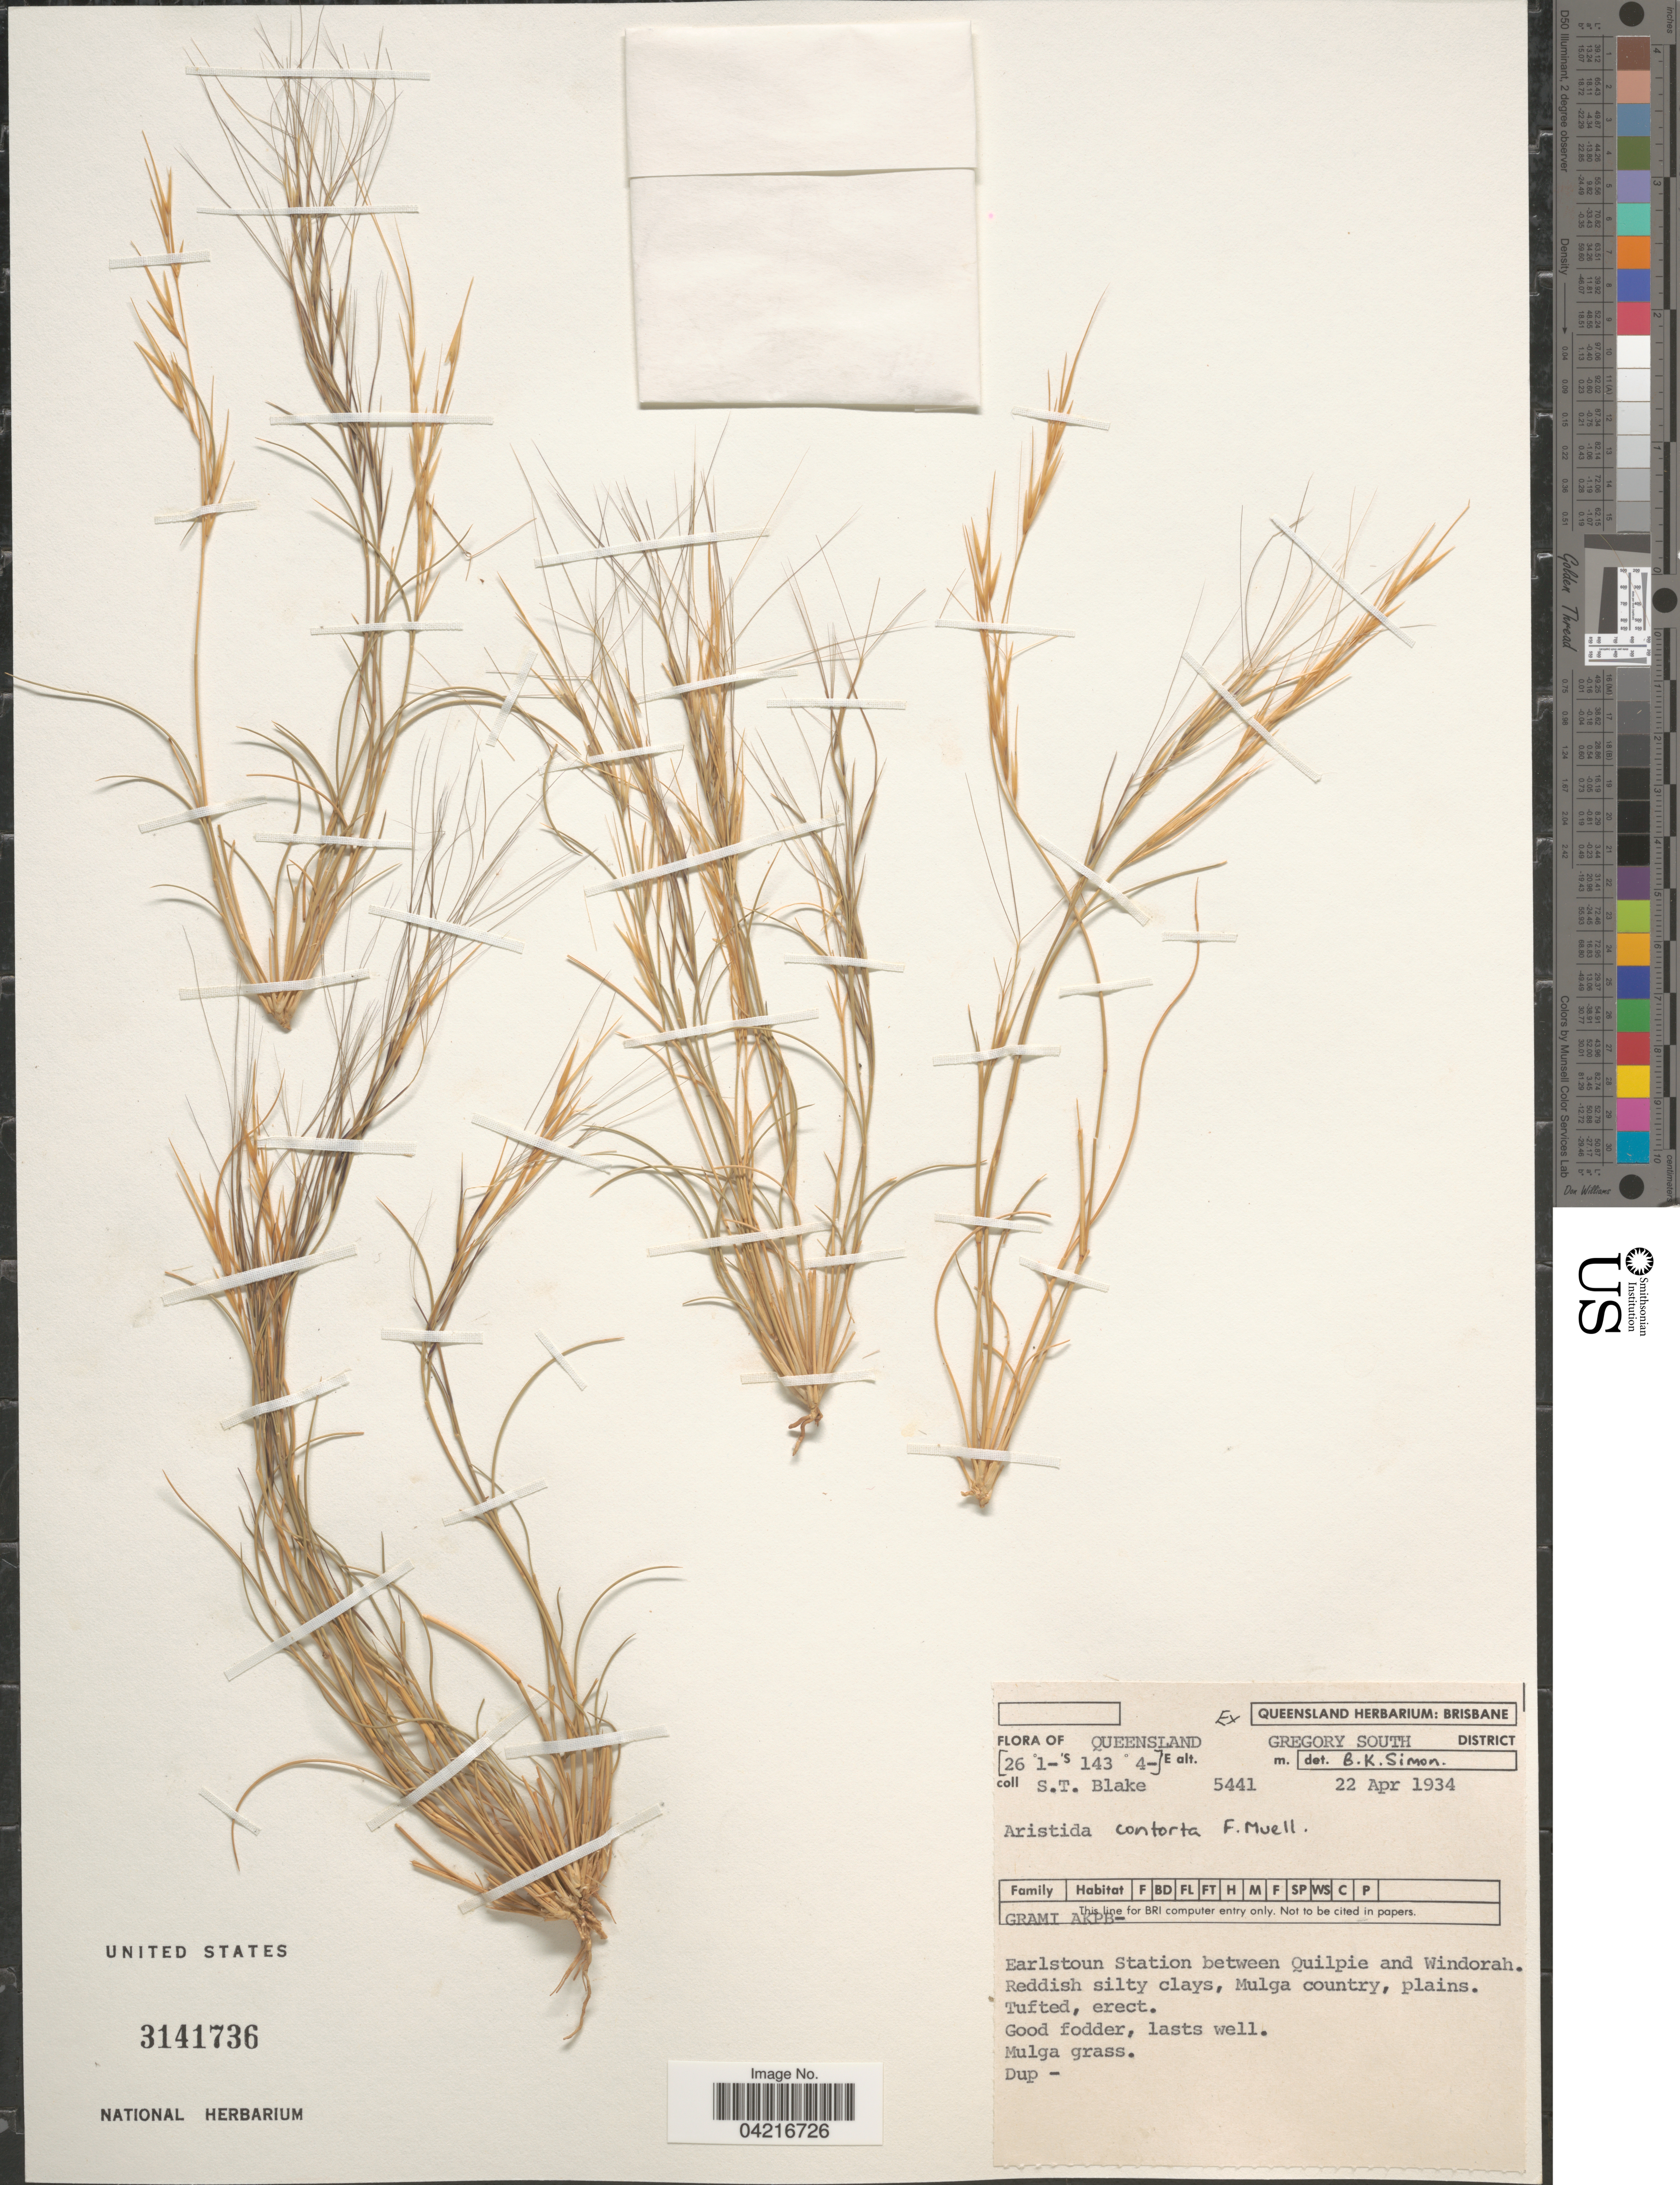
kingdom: Plantae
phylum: Tracheophyta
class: Liliopsida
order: Poales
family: Poaceae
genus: Aristida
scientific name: Aristida contorta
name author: F. Muell.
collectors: S. T. Blake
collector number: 5441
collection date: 1934-04-22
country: Australia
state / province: Queensland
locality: Gregory South District. Earlstoun Station between Quilpie and Windorah. Reddish silty clays, Mulga country, plains.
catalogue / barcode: US 3141736